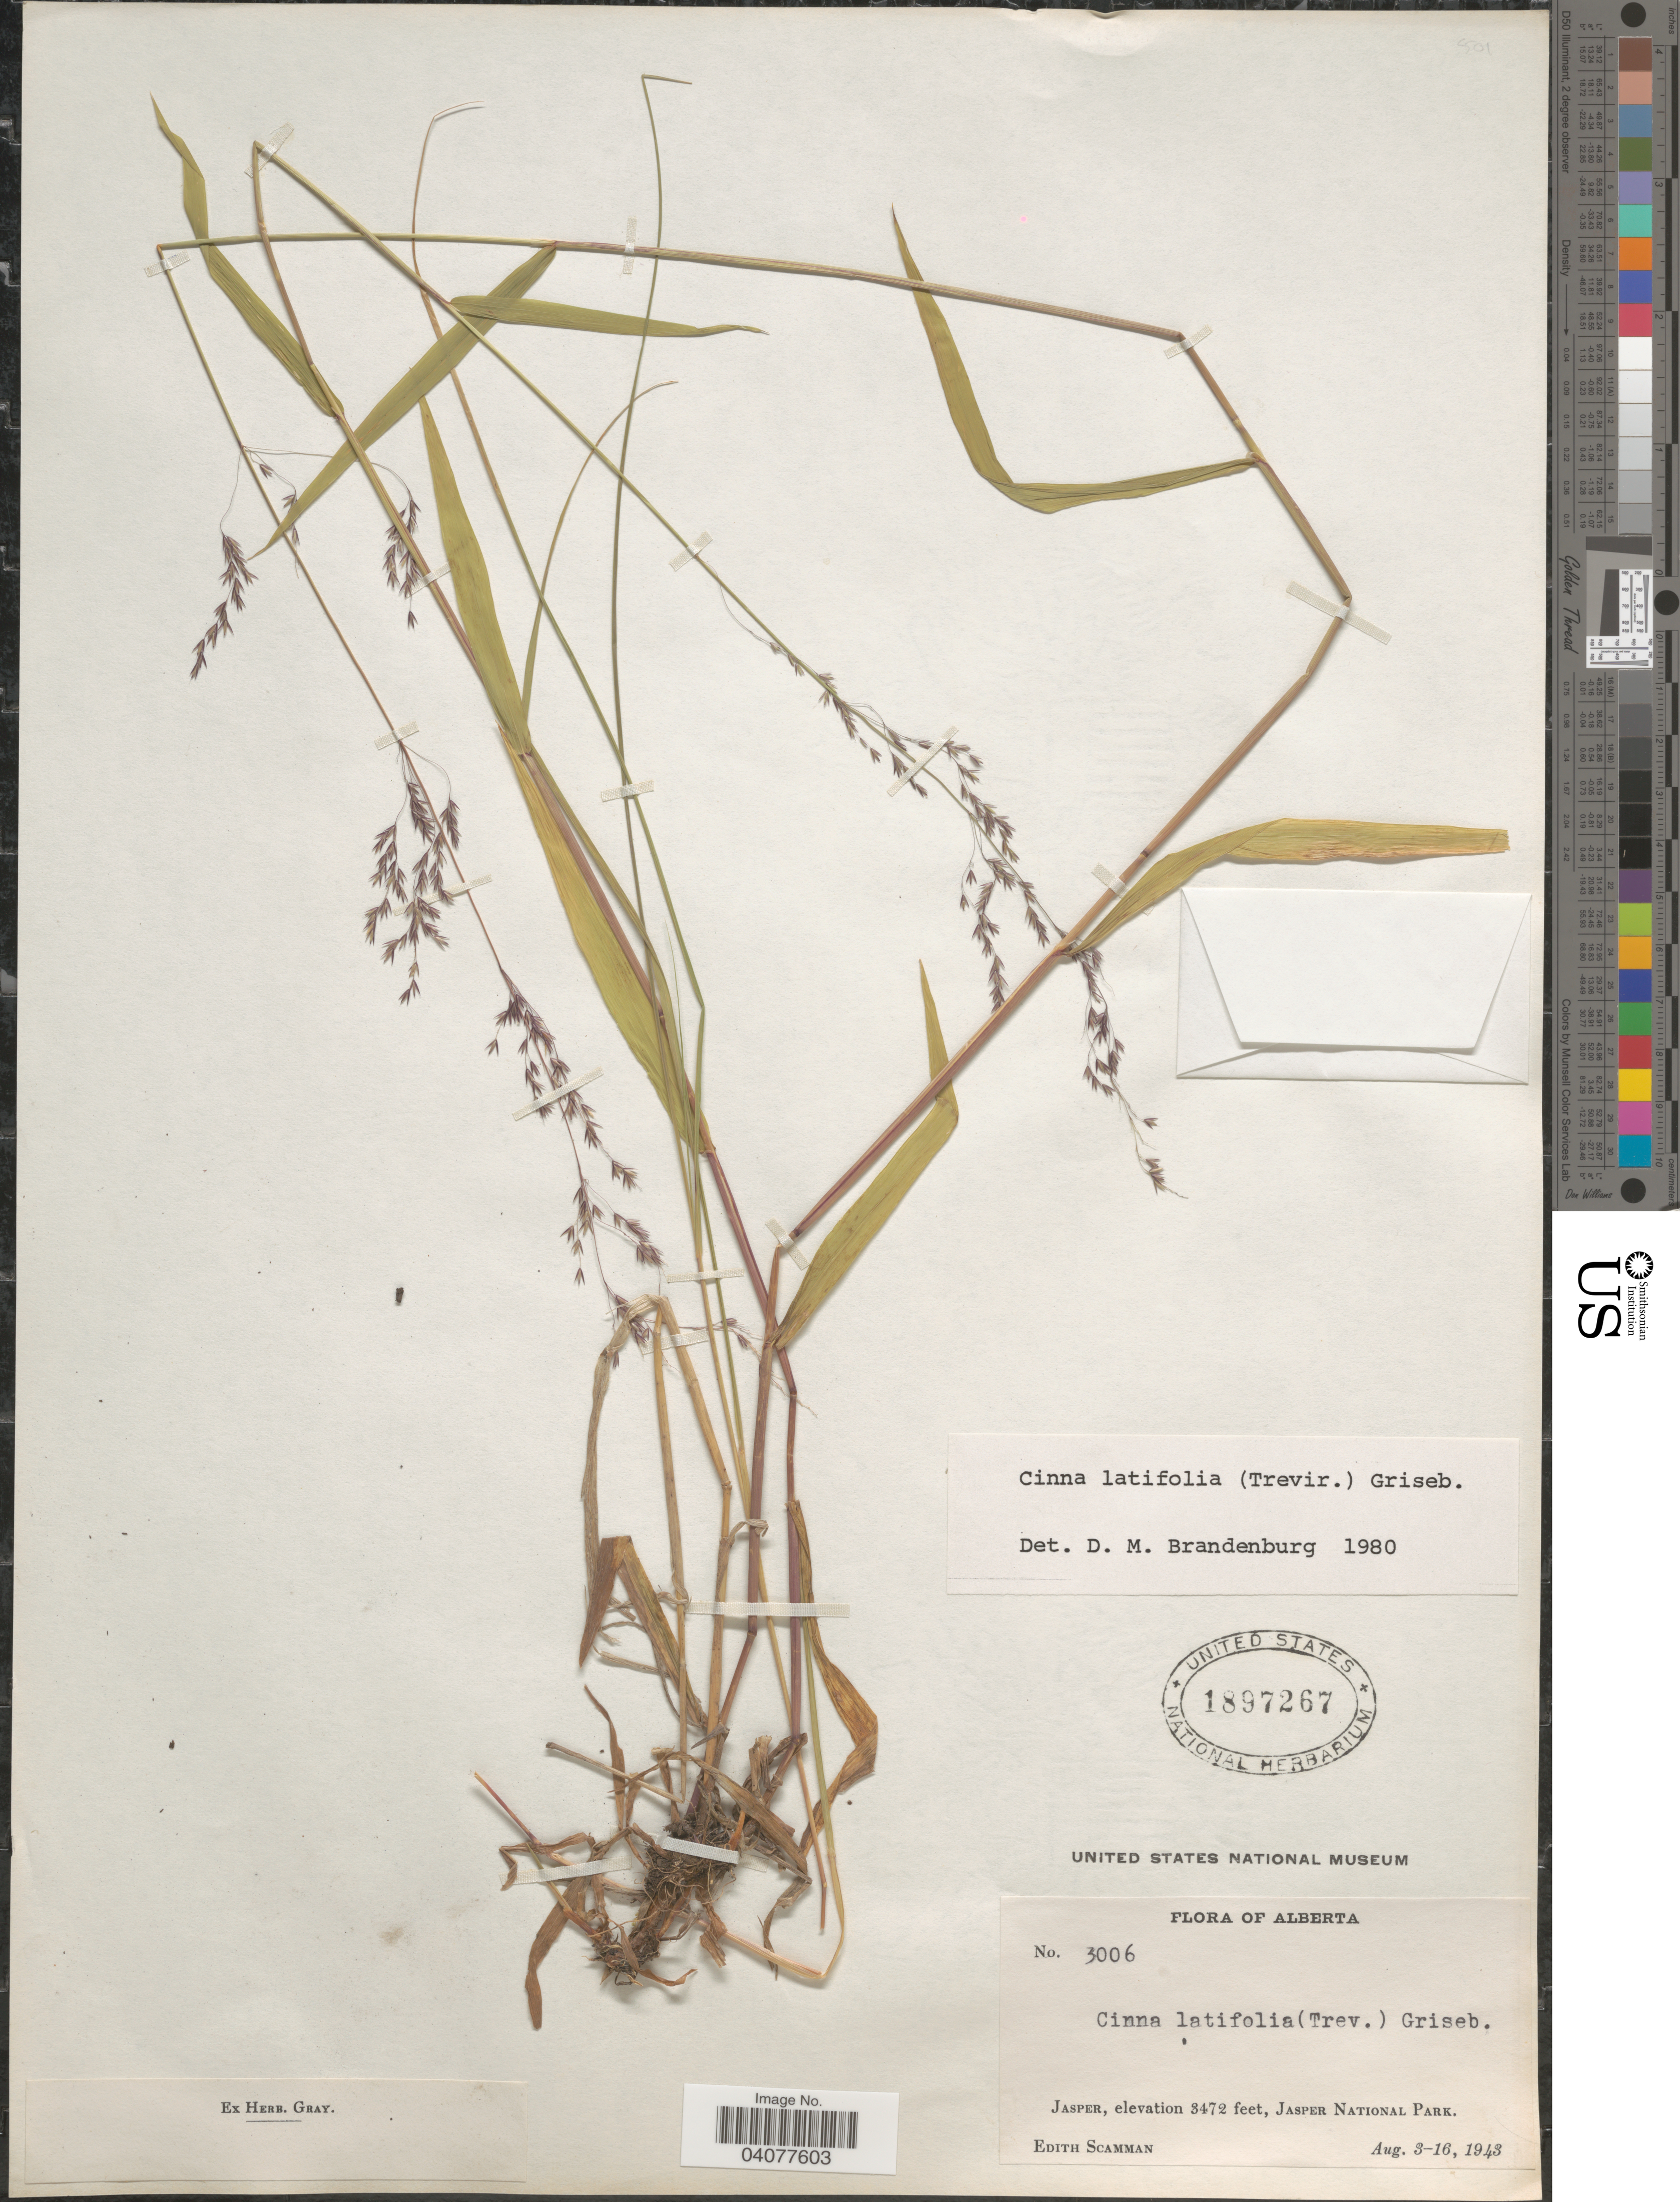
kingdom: Plantae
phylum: Tracheophyta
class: Liliopsida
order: Poales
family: Poaceae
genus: Cinna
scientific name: Cinna latifolia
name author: (Trevir. ex Goeppert) Griseb.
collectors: E. Scamman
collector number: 3006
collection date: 1943-08-03/1943-08-16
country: Canada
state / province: Alberta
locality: Jasper, Jasper National Park.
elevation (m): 1058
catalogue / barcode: US 1897267